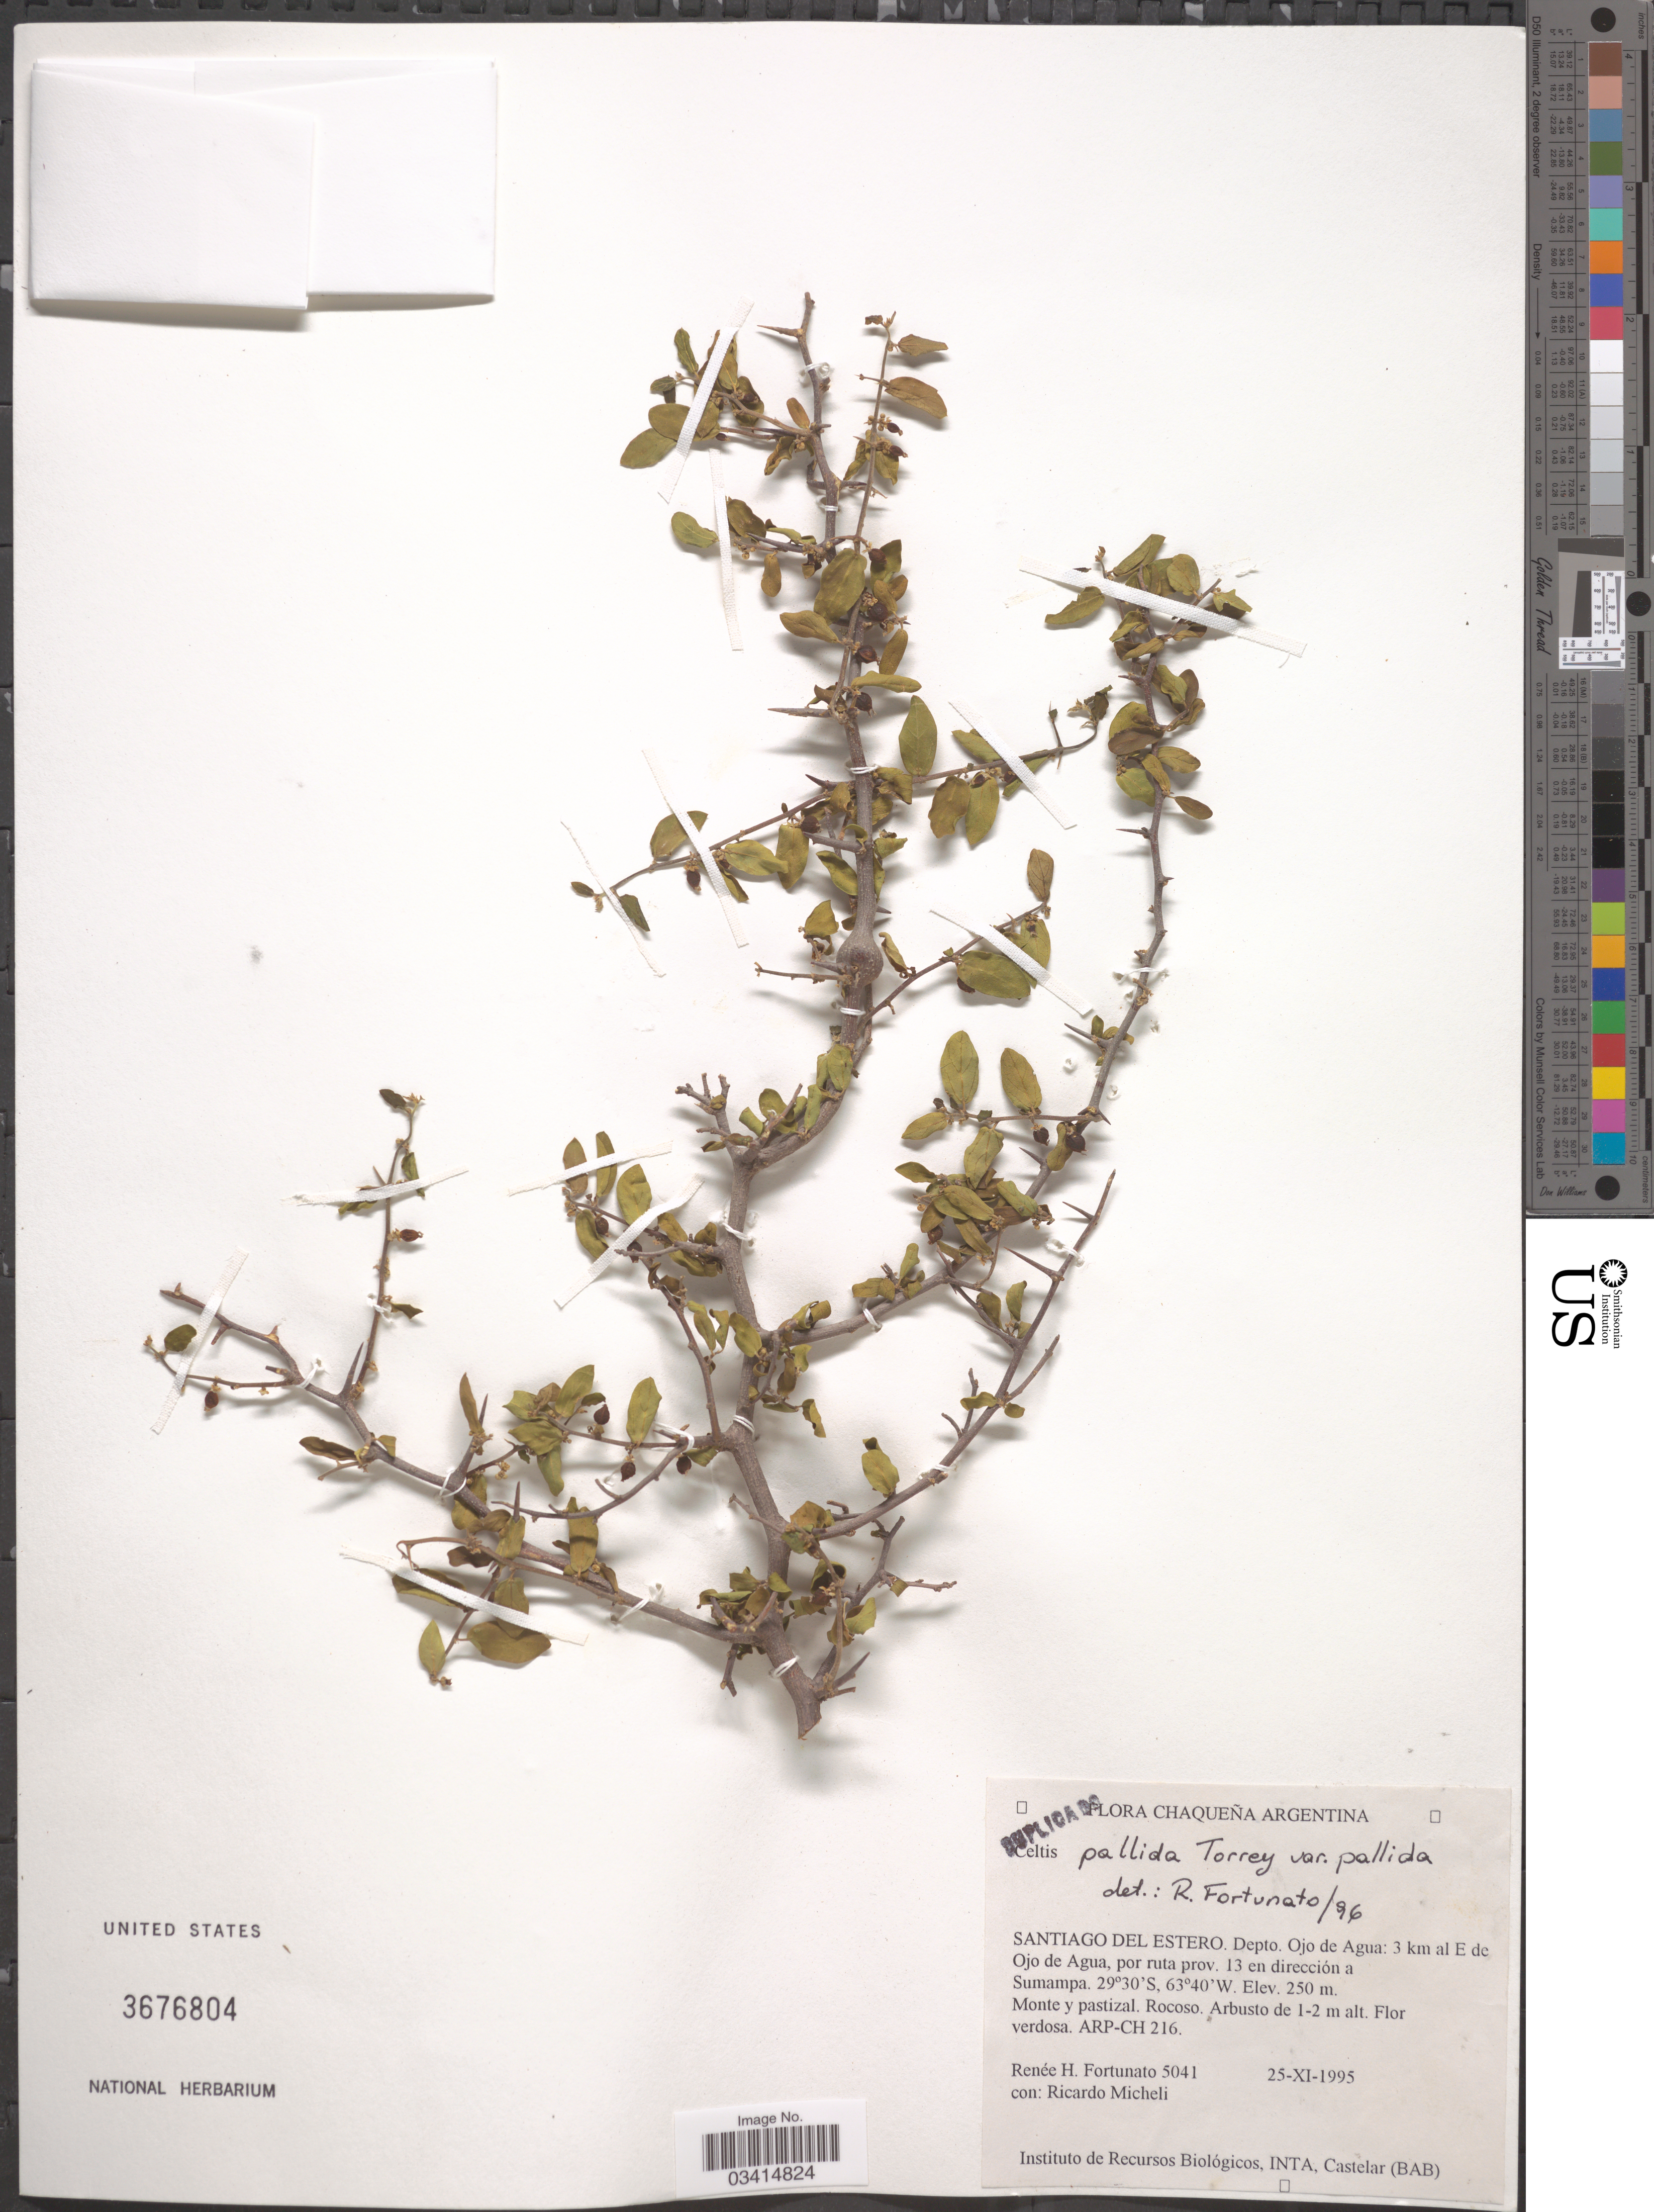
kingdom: Plantae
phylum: Tracheophyta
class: Magnoliopsida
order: Rosales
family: Cannabaceae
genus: Celtis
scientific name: Celtis pallida var. pallida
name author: Torr.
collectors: R. H. Fortunato & R. Micheli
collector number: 5041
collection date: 1995-11-25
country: Argentina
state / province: Santiago del Estero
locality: Depto. Ojo de Agua: 3 km al E de Ojo de Agua, por ruta prov. 13 en dirección a Sumampa. Monte y pastizal. Rocosso.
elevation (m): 250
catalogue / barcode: US 3676804